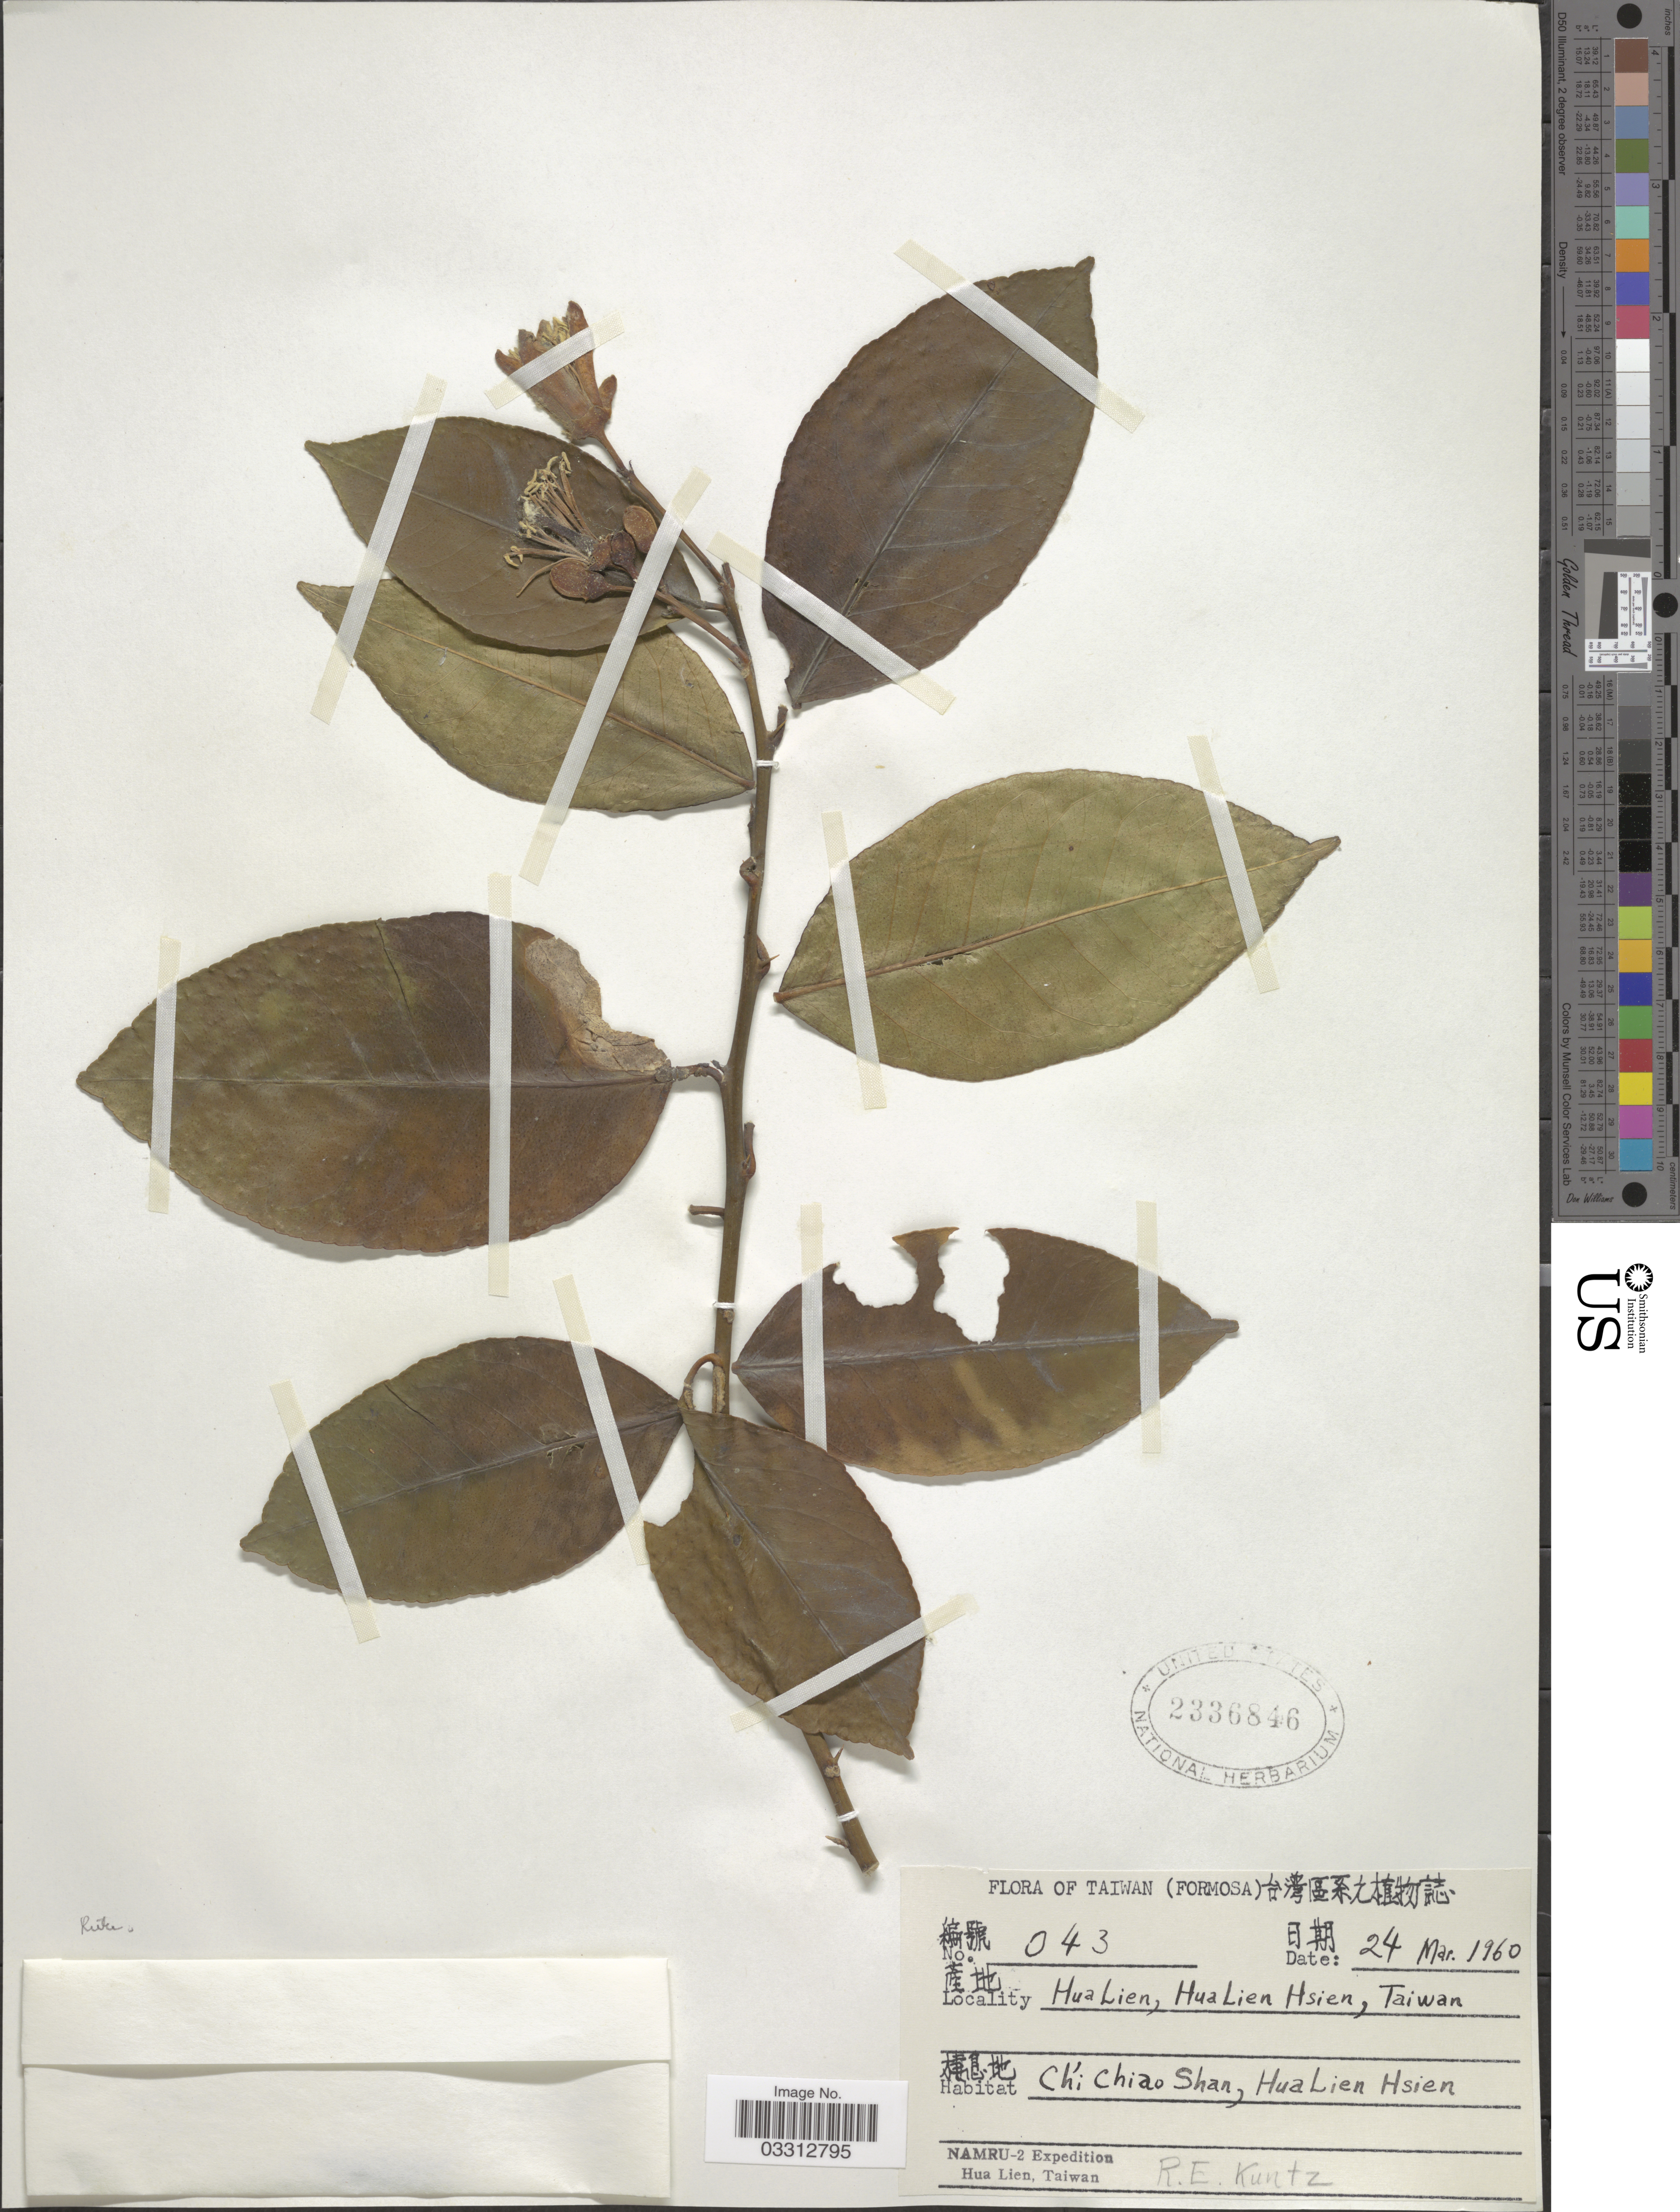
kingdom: Plantae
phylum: Tracheophyta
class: Magnoliopsida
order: Sapindales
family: Rutaceae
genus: Citrus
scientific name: Citrus medica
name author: L.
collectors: R. E. Kuntz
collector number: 043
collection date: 1960-03-24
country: Taiwan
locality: (Formosa), Hua Lien, Hua Lien Hsien, Taiwan, Ch'i Chiao Shan, Hua Lien Hsien.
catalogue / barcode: US 2336846